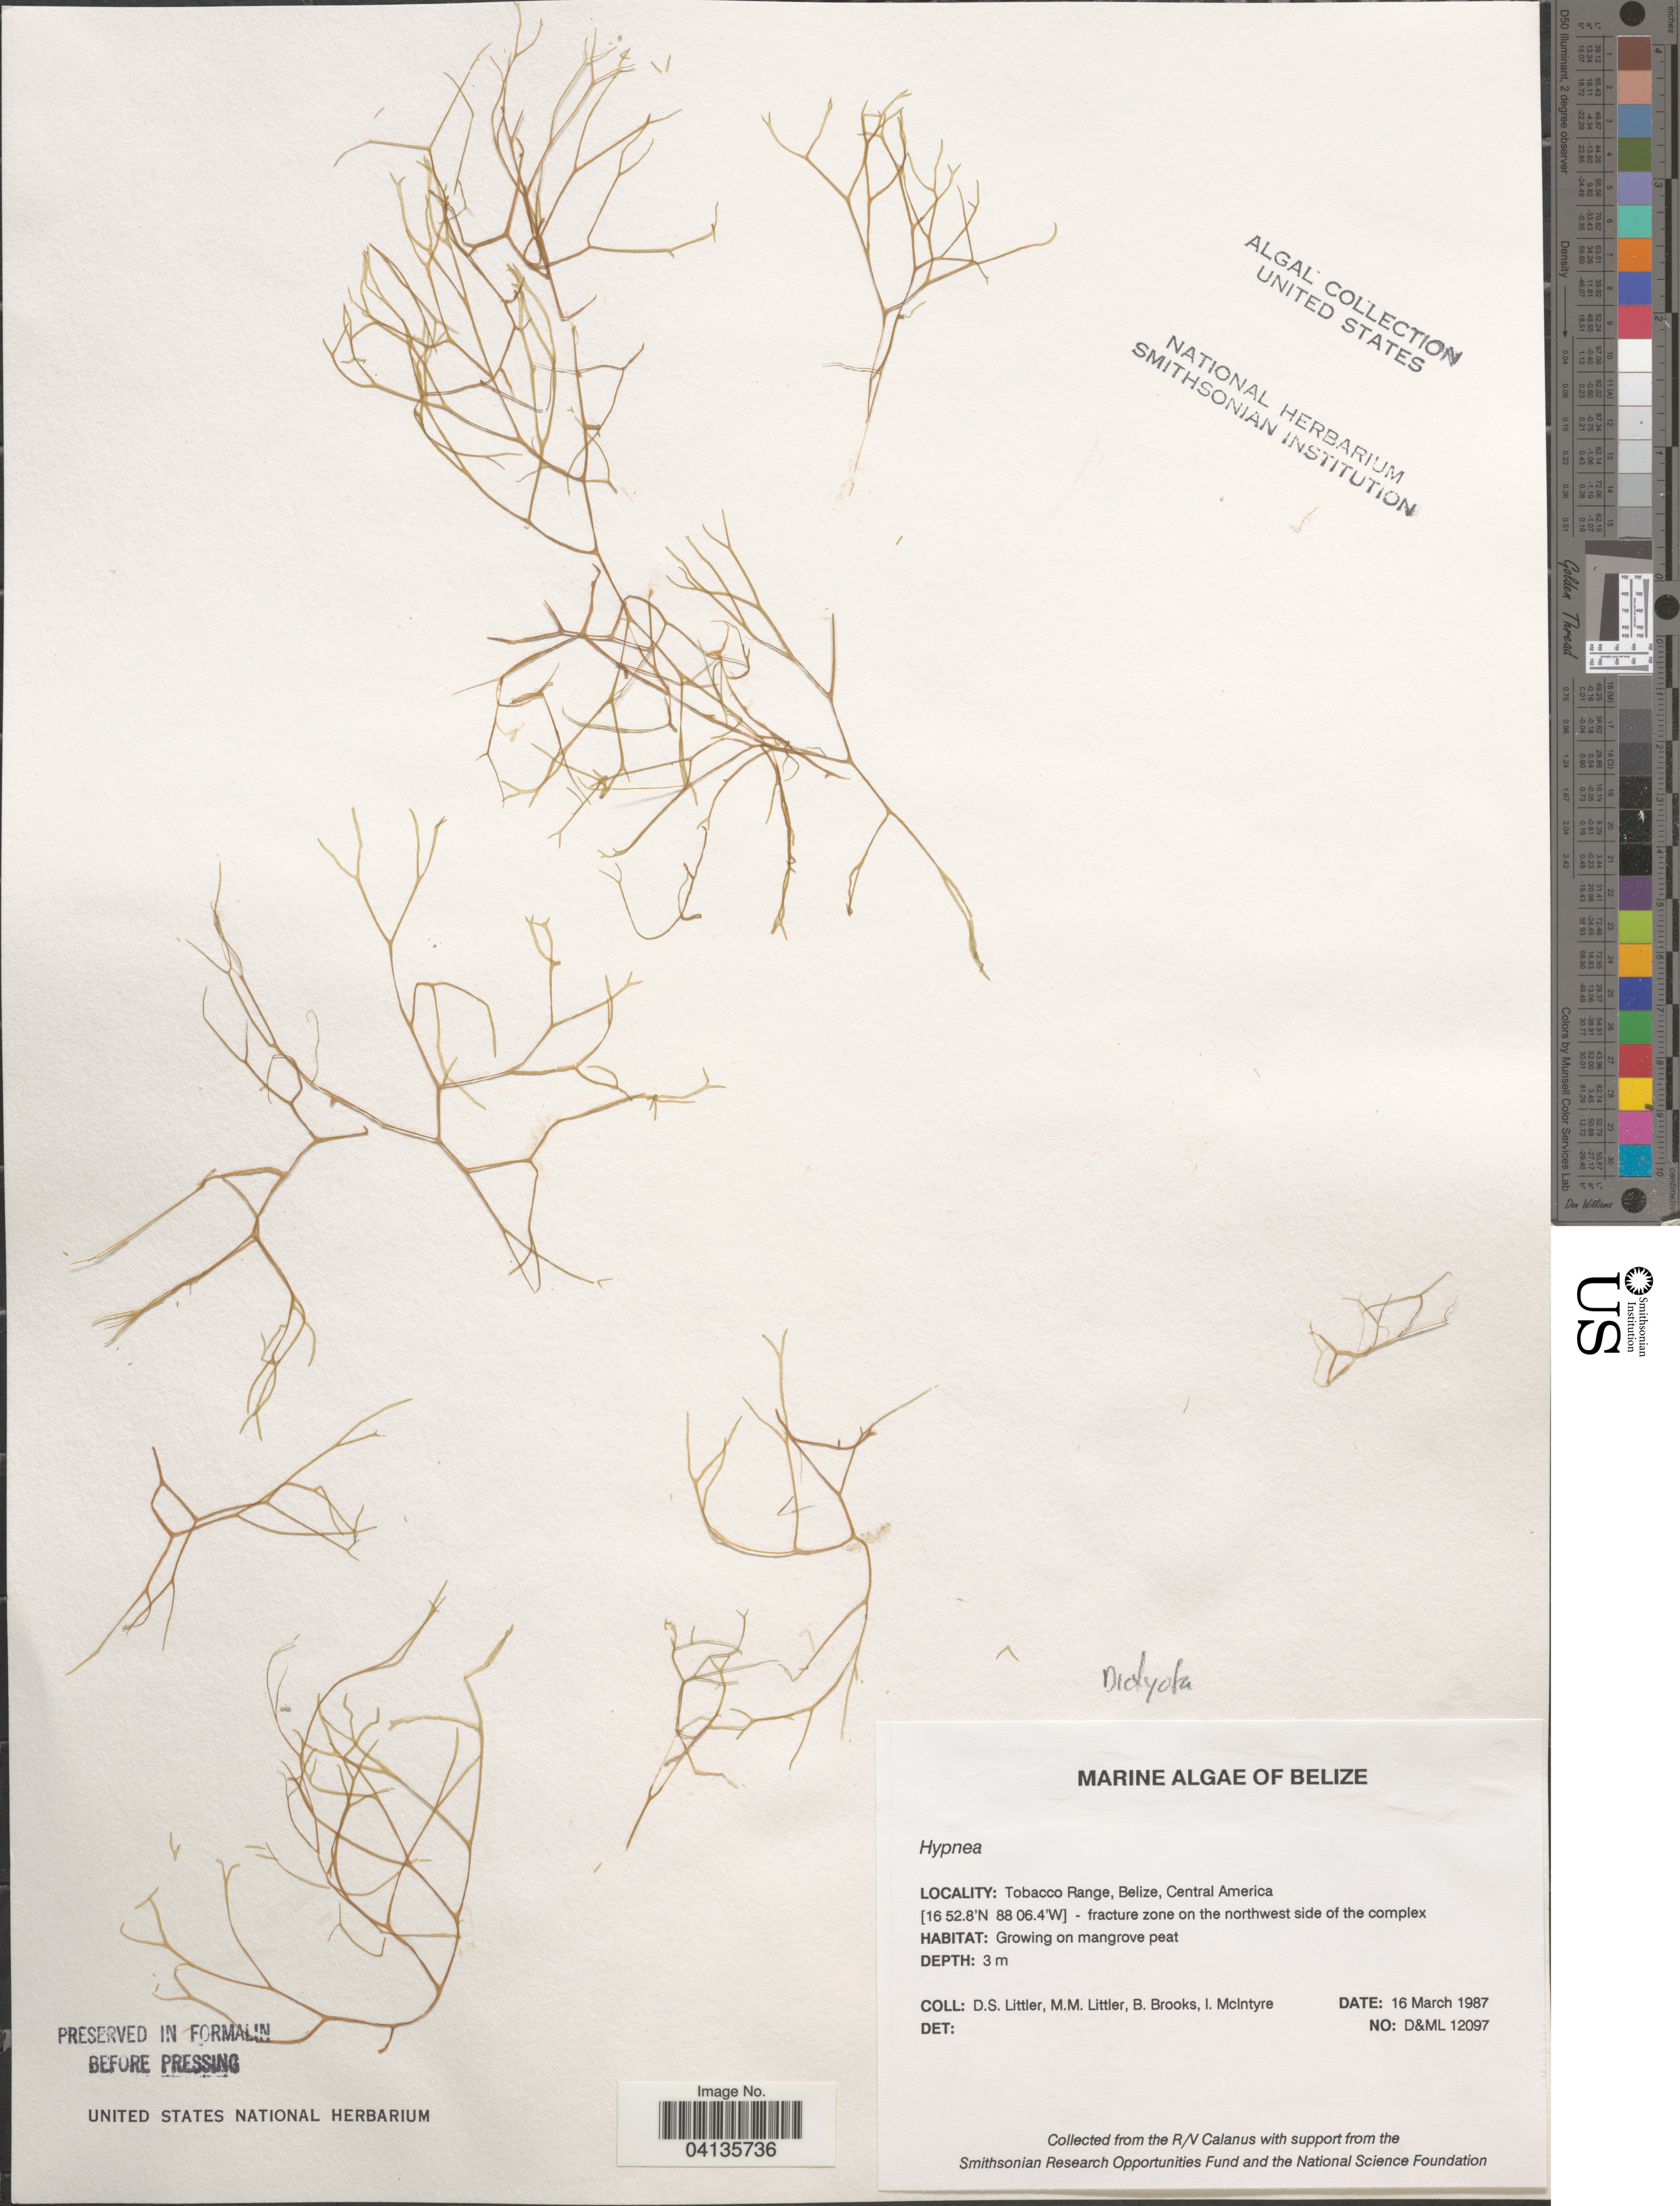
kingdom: Chromista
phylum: Ochrophyta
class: Phaeophyceae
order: Dictyotales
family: Dictyotaceae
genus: Dictyota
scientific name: Dictyota sp.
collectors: D. S. Littler, B. Brooks & I. McIntyre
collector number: D&ML12097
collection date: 1987-03-16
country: Belize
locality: Tobacco Range - fracture zone on the northwest side of the complex.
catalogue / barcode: US 328674